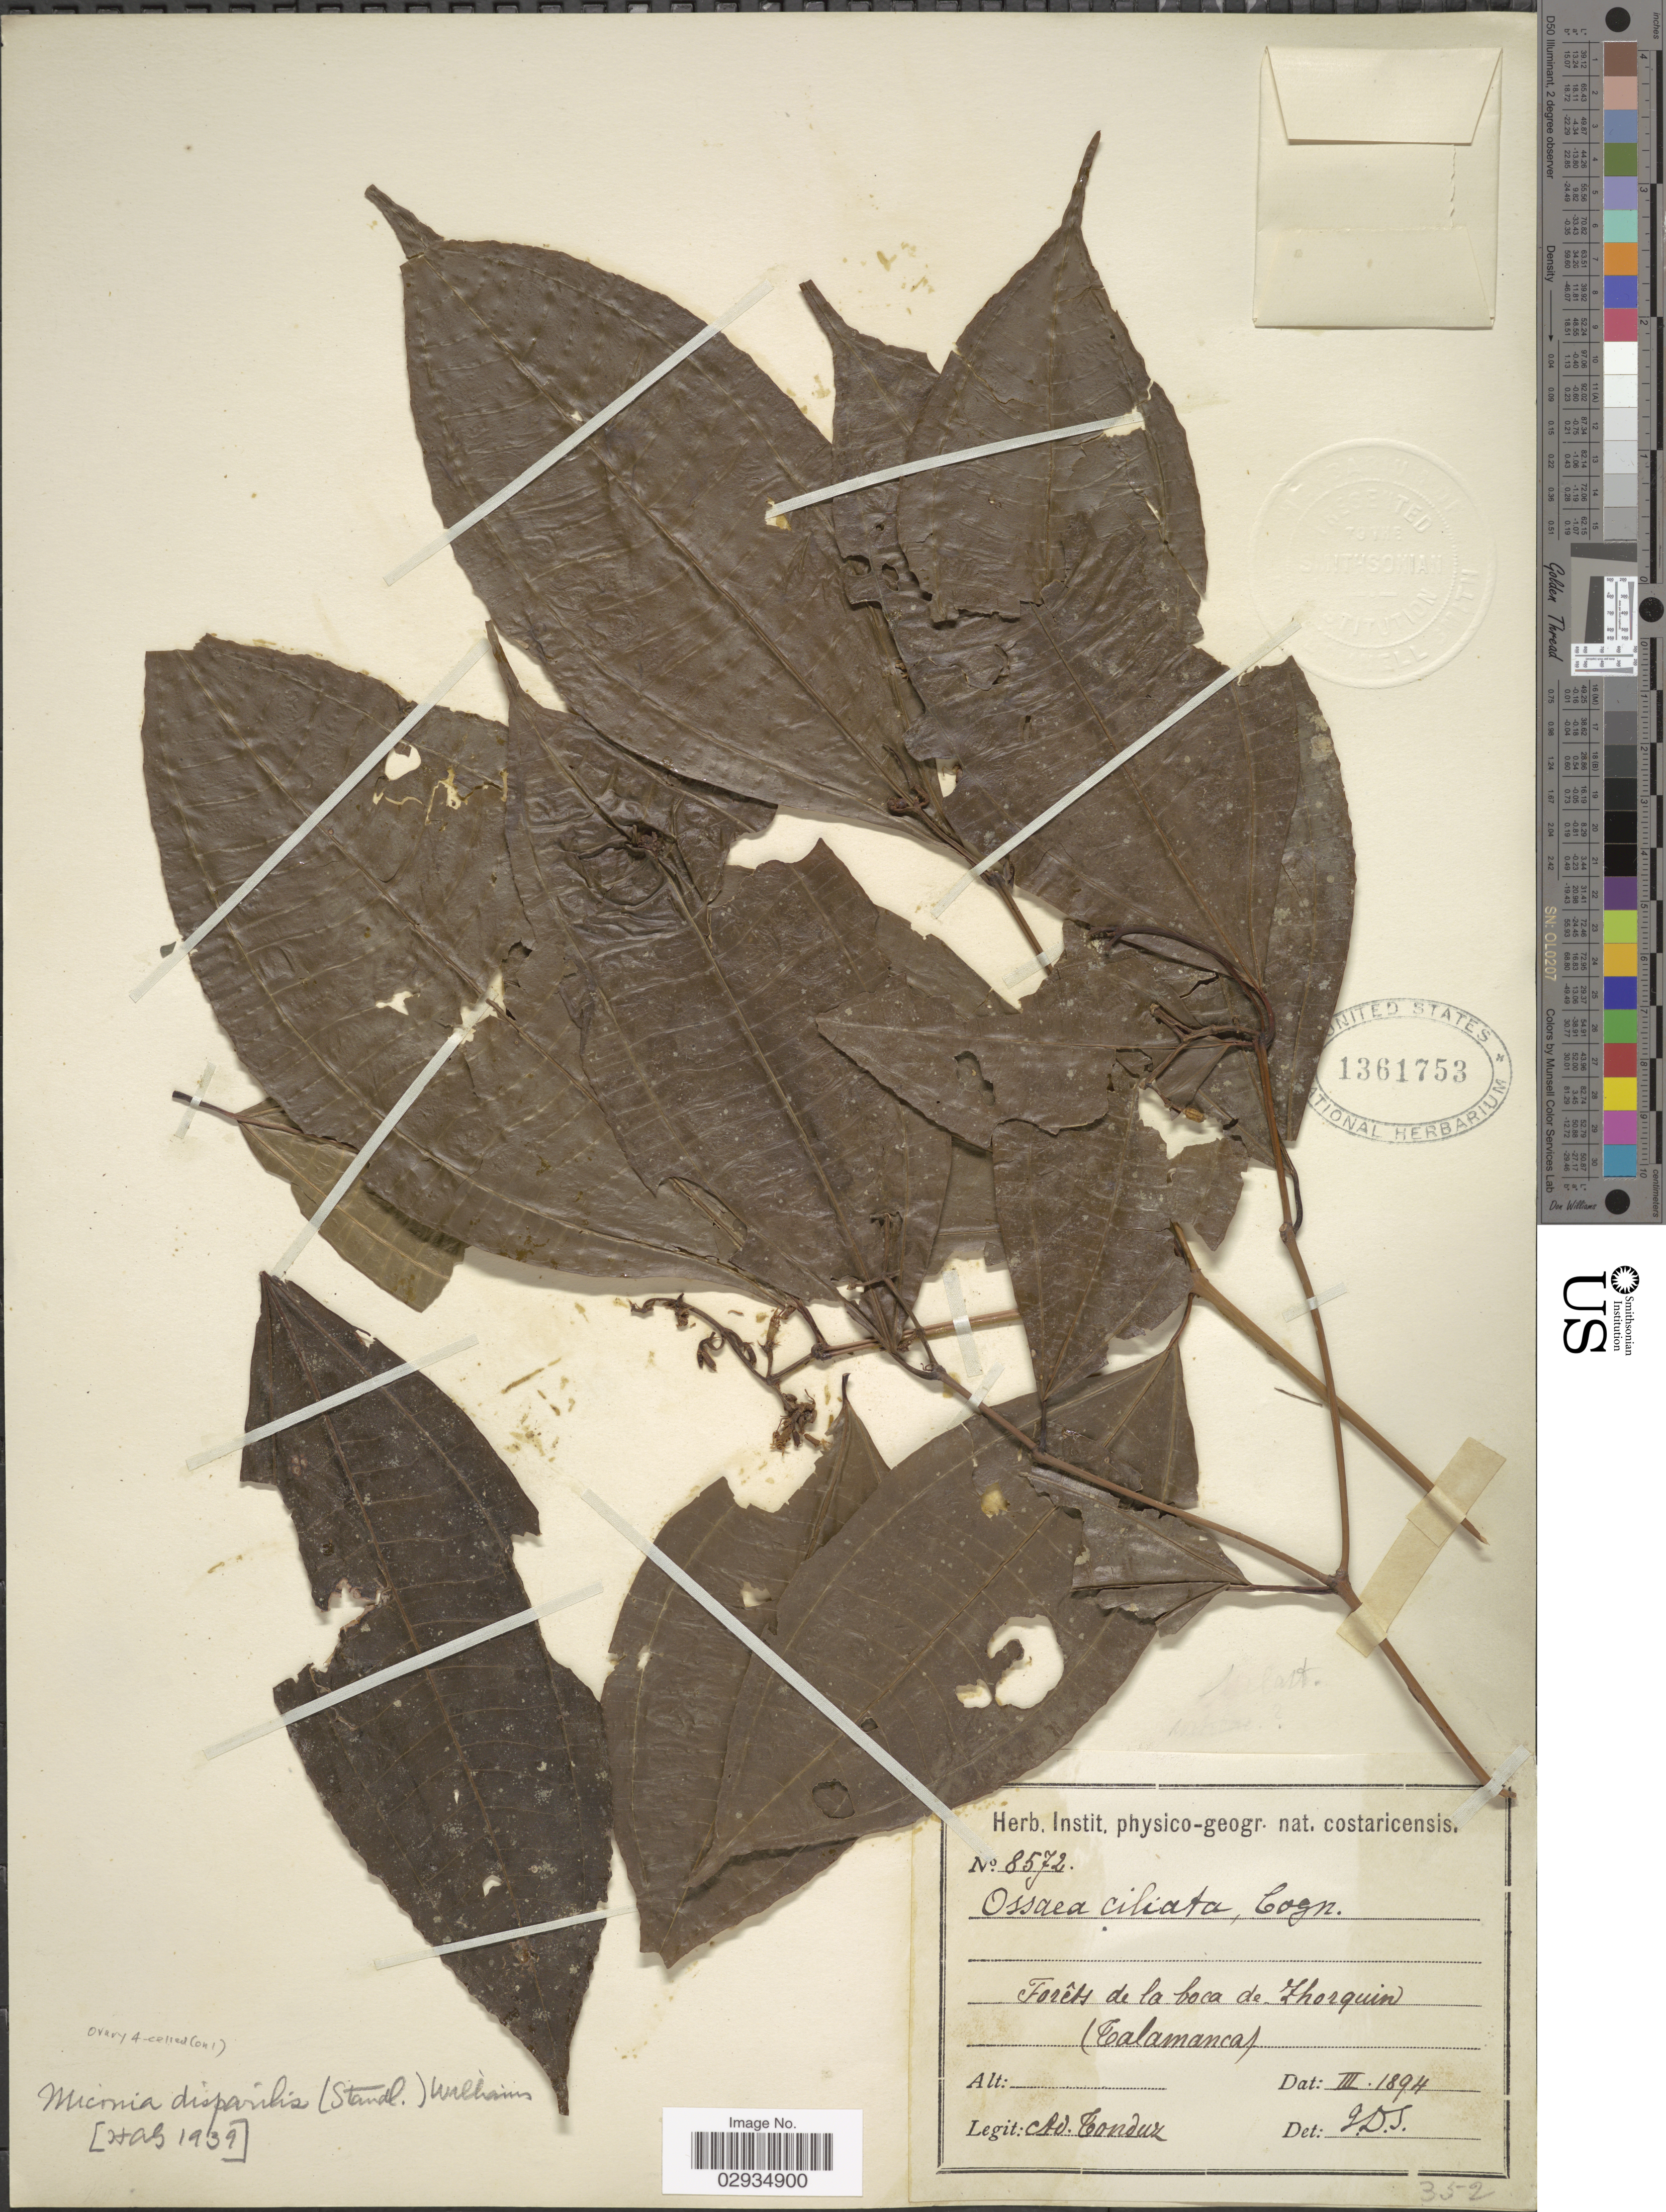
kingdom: Plantae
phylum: Tracheophyta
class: Magnoliopsida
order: Myrtales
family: Melastomataceae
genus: Miconia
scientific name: Miconia lateriflora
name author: Cogn.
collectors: A. Tonduz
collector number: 8572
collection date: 1894-03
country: Costa Rica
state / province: Limón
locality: Forêts de la boca de Zhorquin (Talamanca).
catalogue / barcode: US 1361753